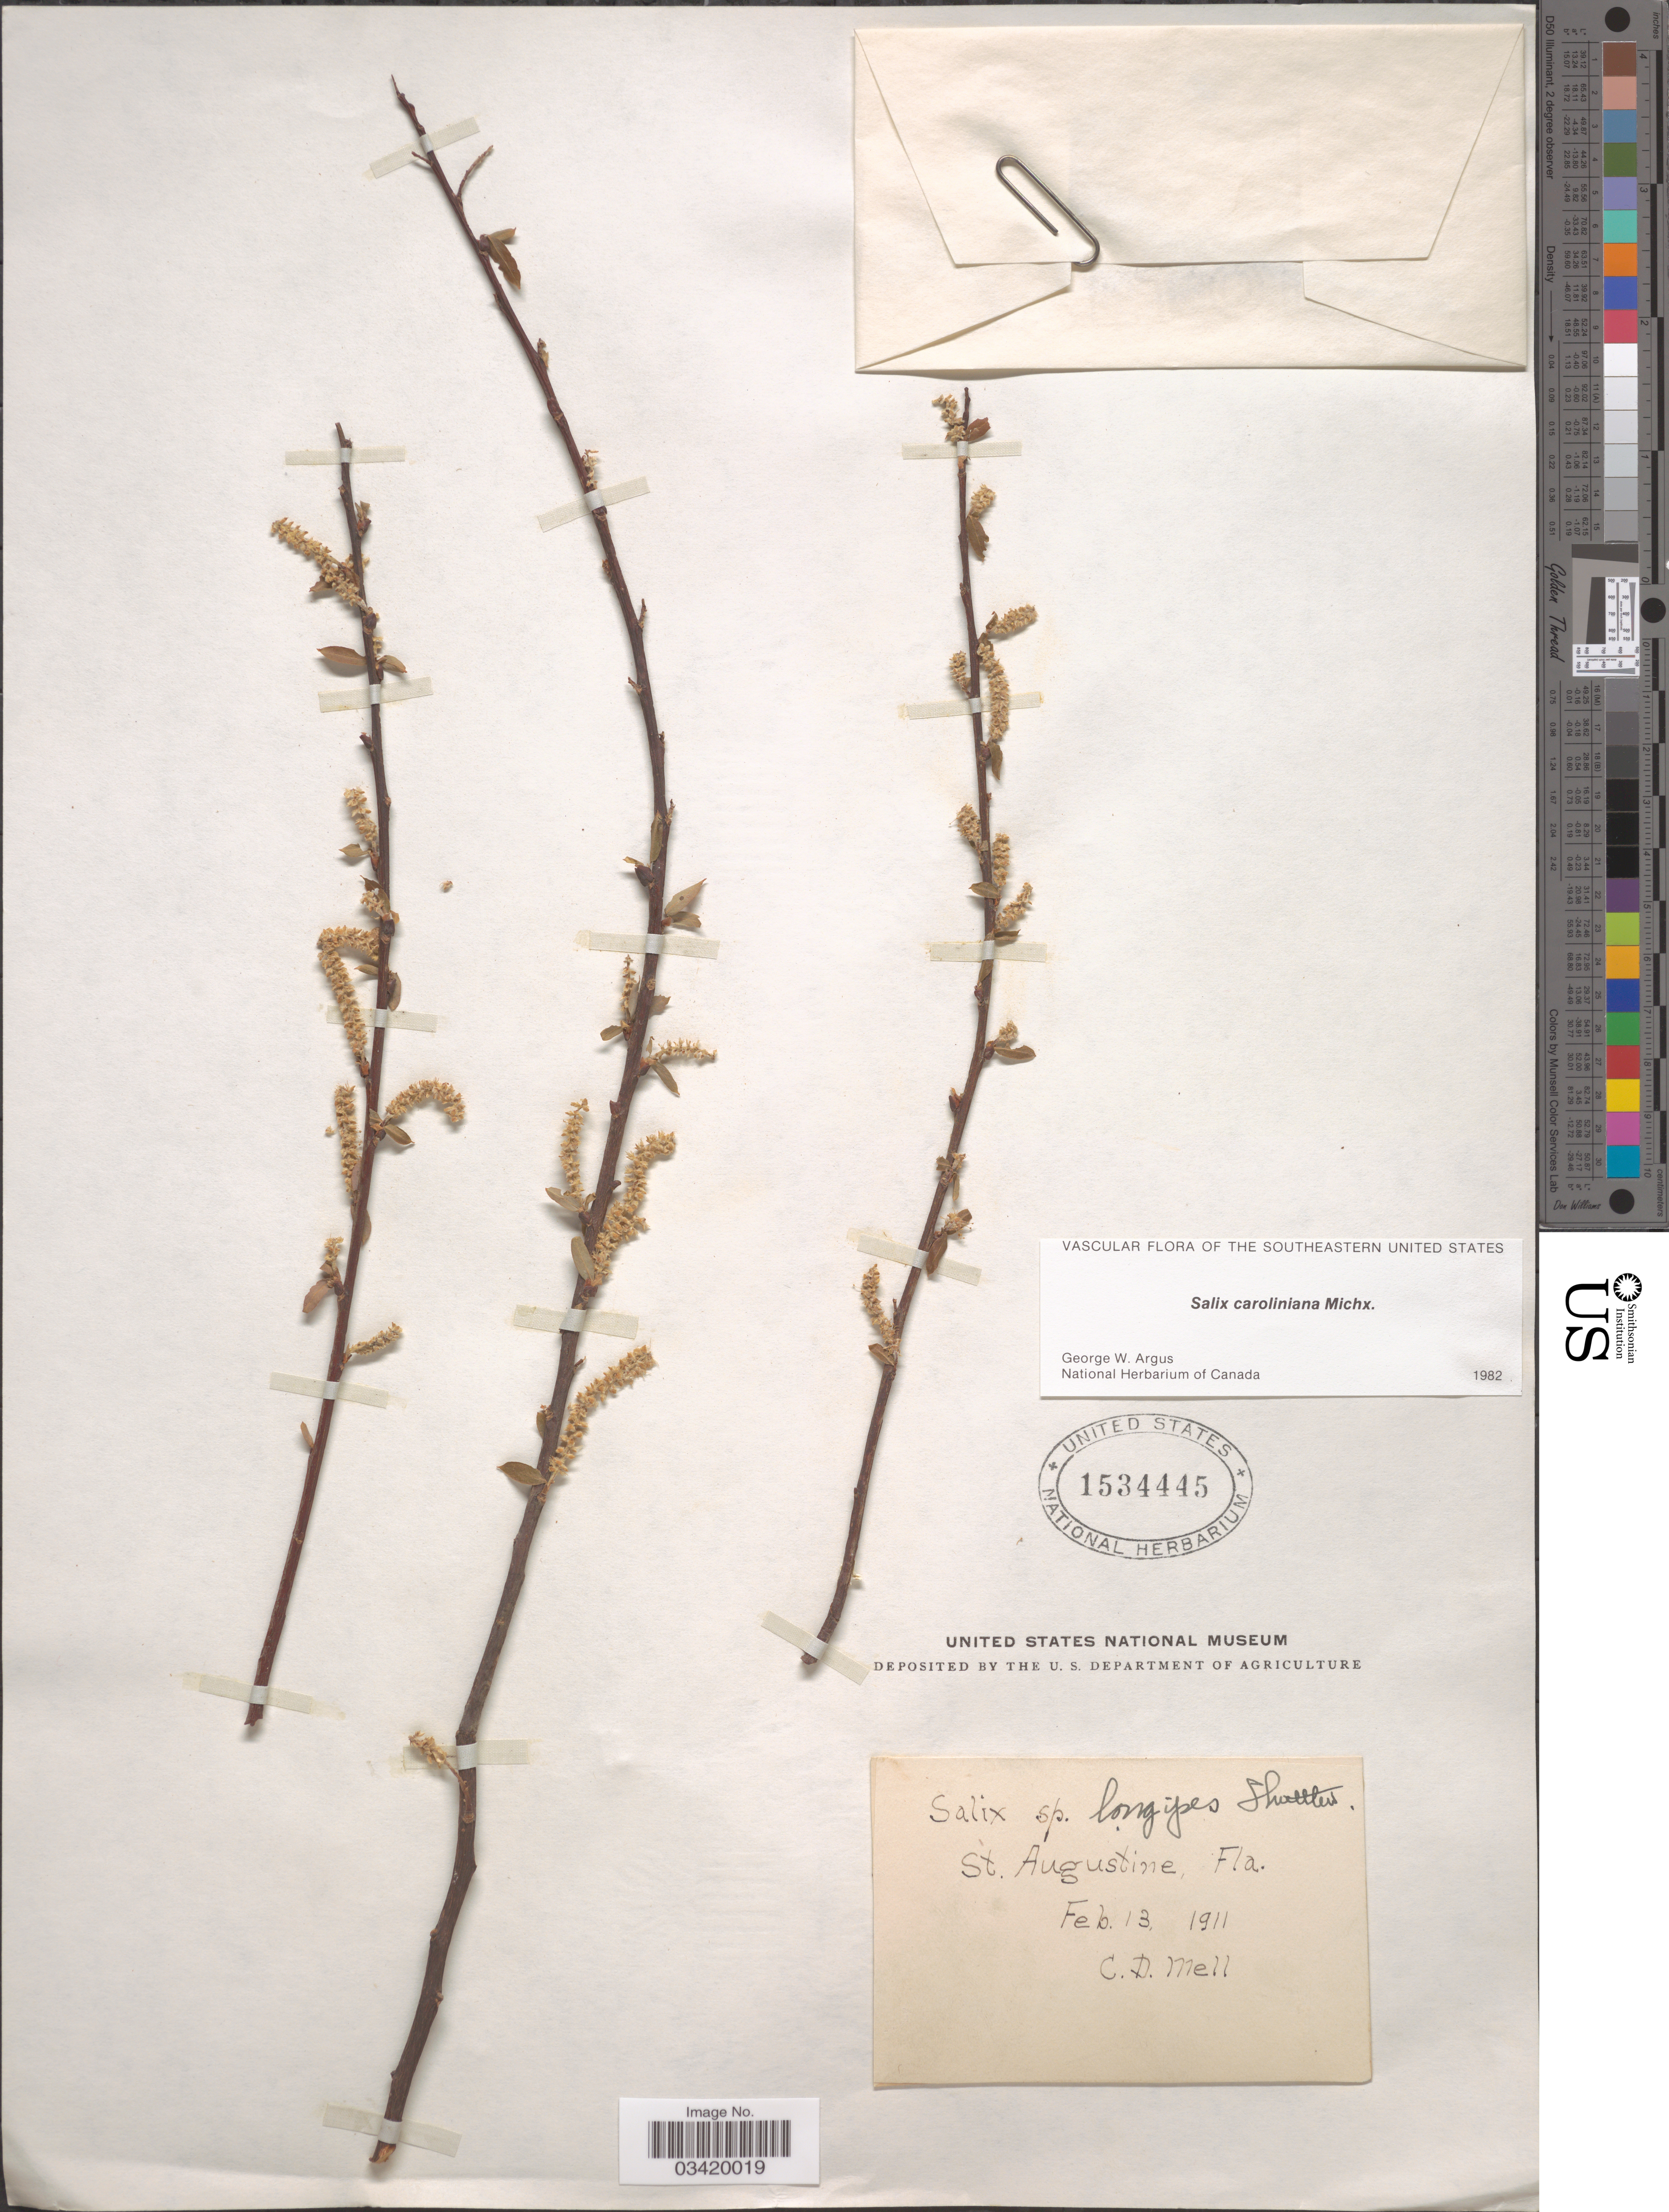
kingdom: Plantae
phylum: Tracheophyta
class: Magnoliopsida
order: Malpighiales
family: Salicaceae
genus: Salix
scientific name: Salix caroliniana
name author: Michx.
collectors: C. D. Mell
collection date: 1911-02-13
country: United States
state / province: Florida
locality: St. Augustine.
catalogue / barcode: US 1534445